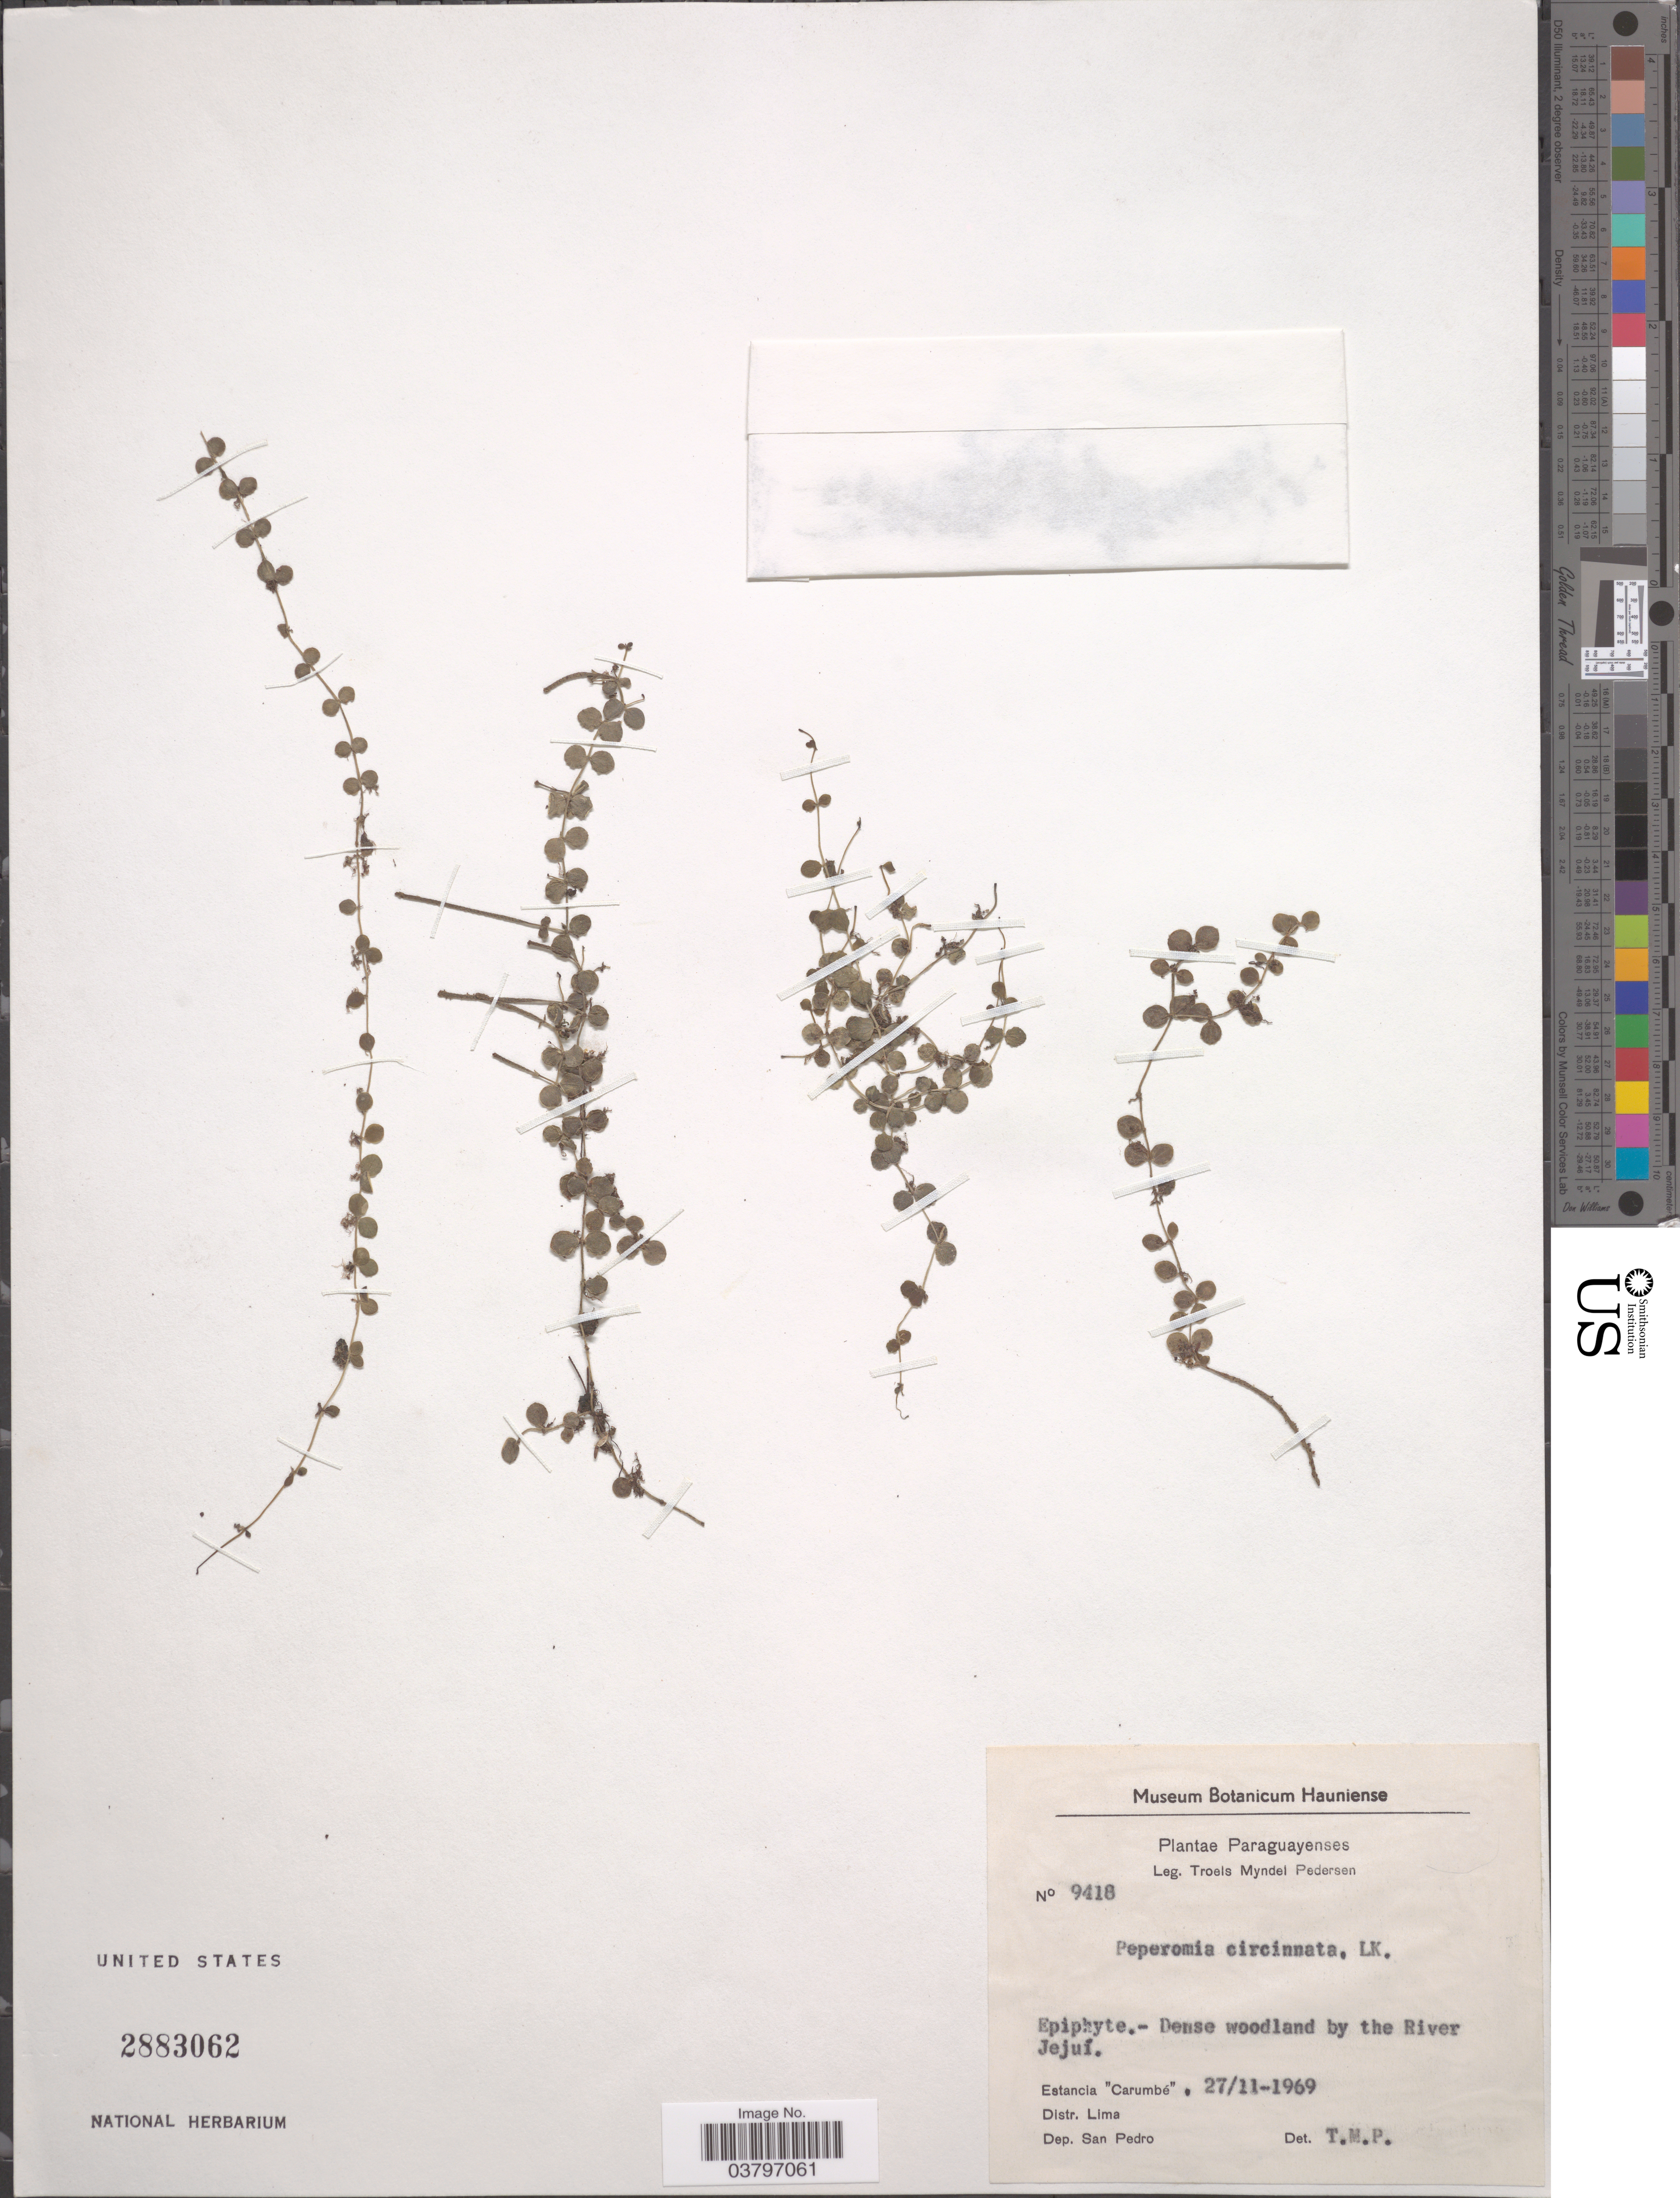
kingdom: Plantae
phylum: Tracheophyta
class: Magnoliopsida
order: Piperales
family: Piperaceae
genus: Peperomia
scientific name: Peperomia circinnata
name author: Link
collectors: T. Pederson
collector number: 9418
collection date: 1969-11-27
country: Paraguay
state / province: San Pedro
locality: Dense woodland by the River Jejuí. Estancia "Carumbé". Distr. Lima. Dep. San Pedro.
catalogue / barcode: US 2883062